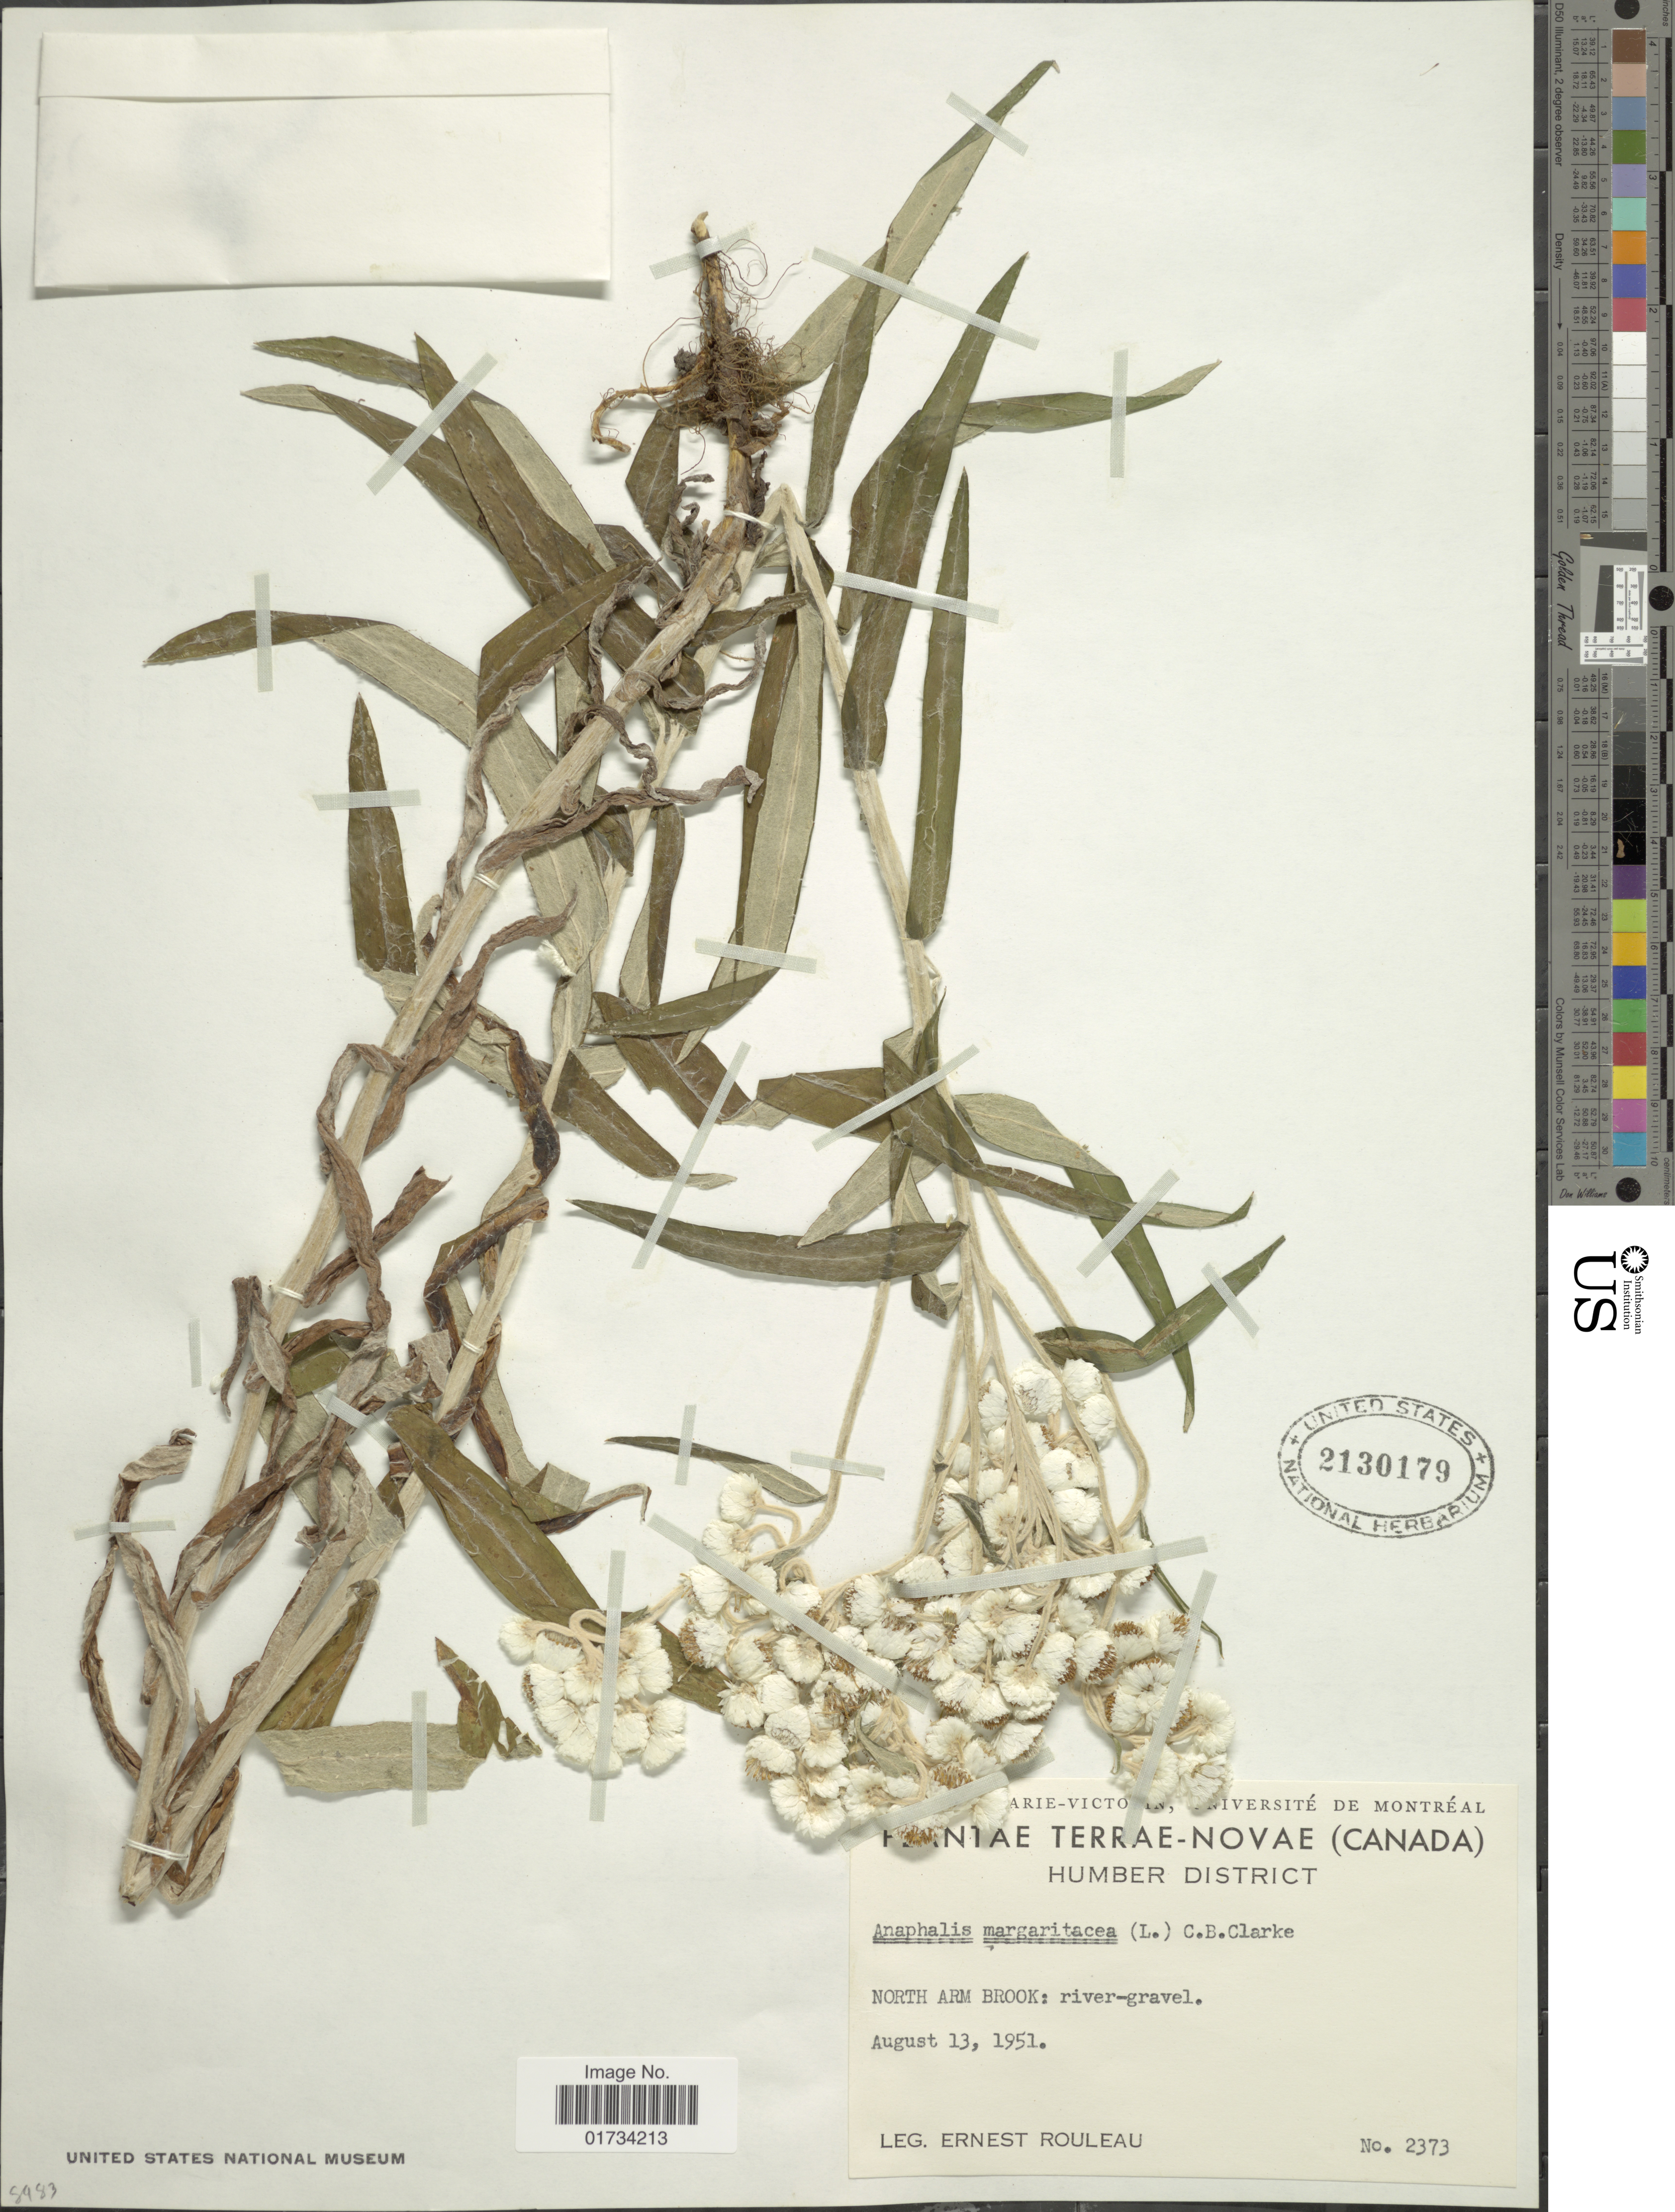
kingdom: Plantae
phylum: Tracheophyta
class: Magnoliopsida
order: Asterales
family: Asteraceae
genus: Anaphalis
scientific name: Anaphalis margaritacea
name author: (L.) Benth. & Hook. f.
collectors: J. Rouleau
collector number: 2373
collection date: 1951-08-13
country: Canada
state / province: Newfoundland and Labrador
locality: Terra-Novae, himber District, North Arm Brook: river-gravel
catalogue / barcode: US 2130179